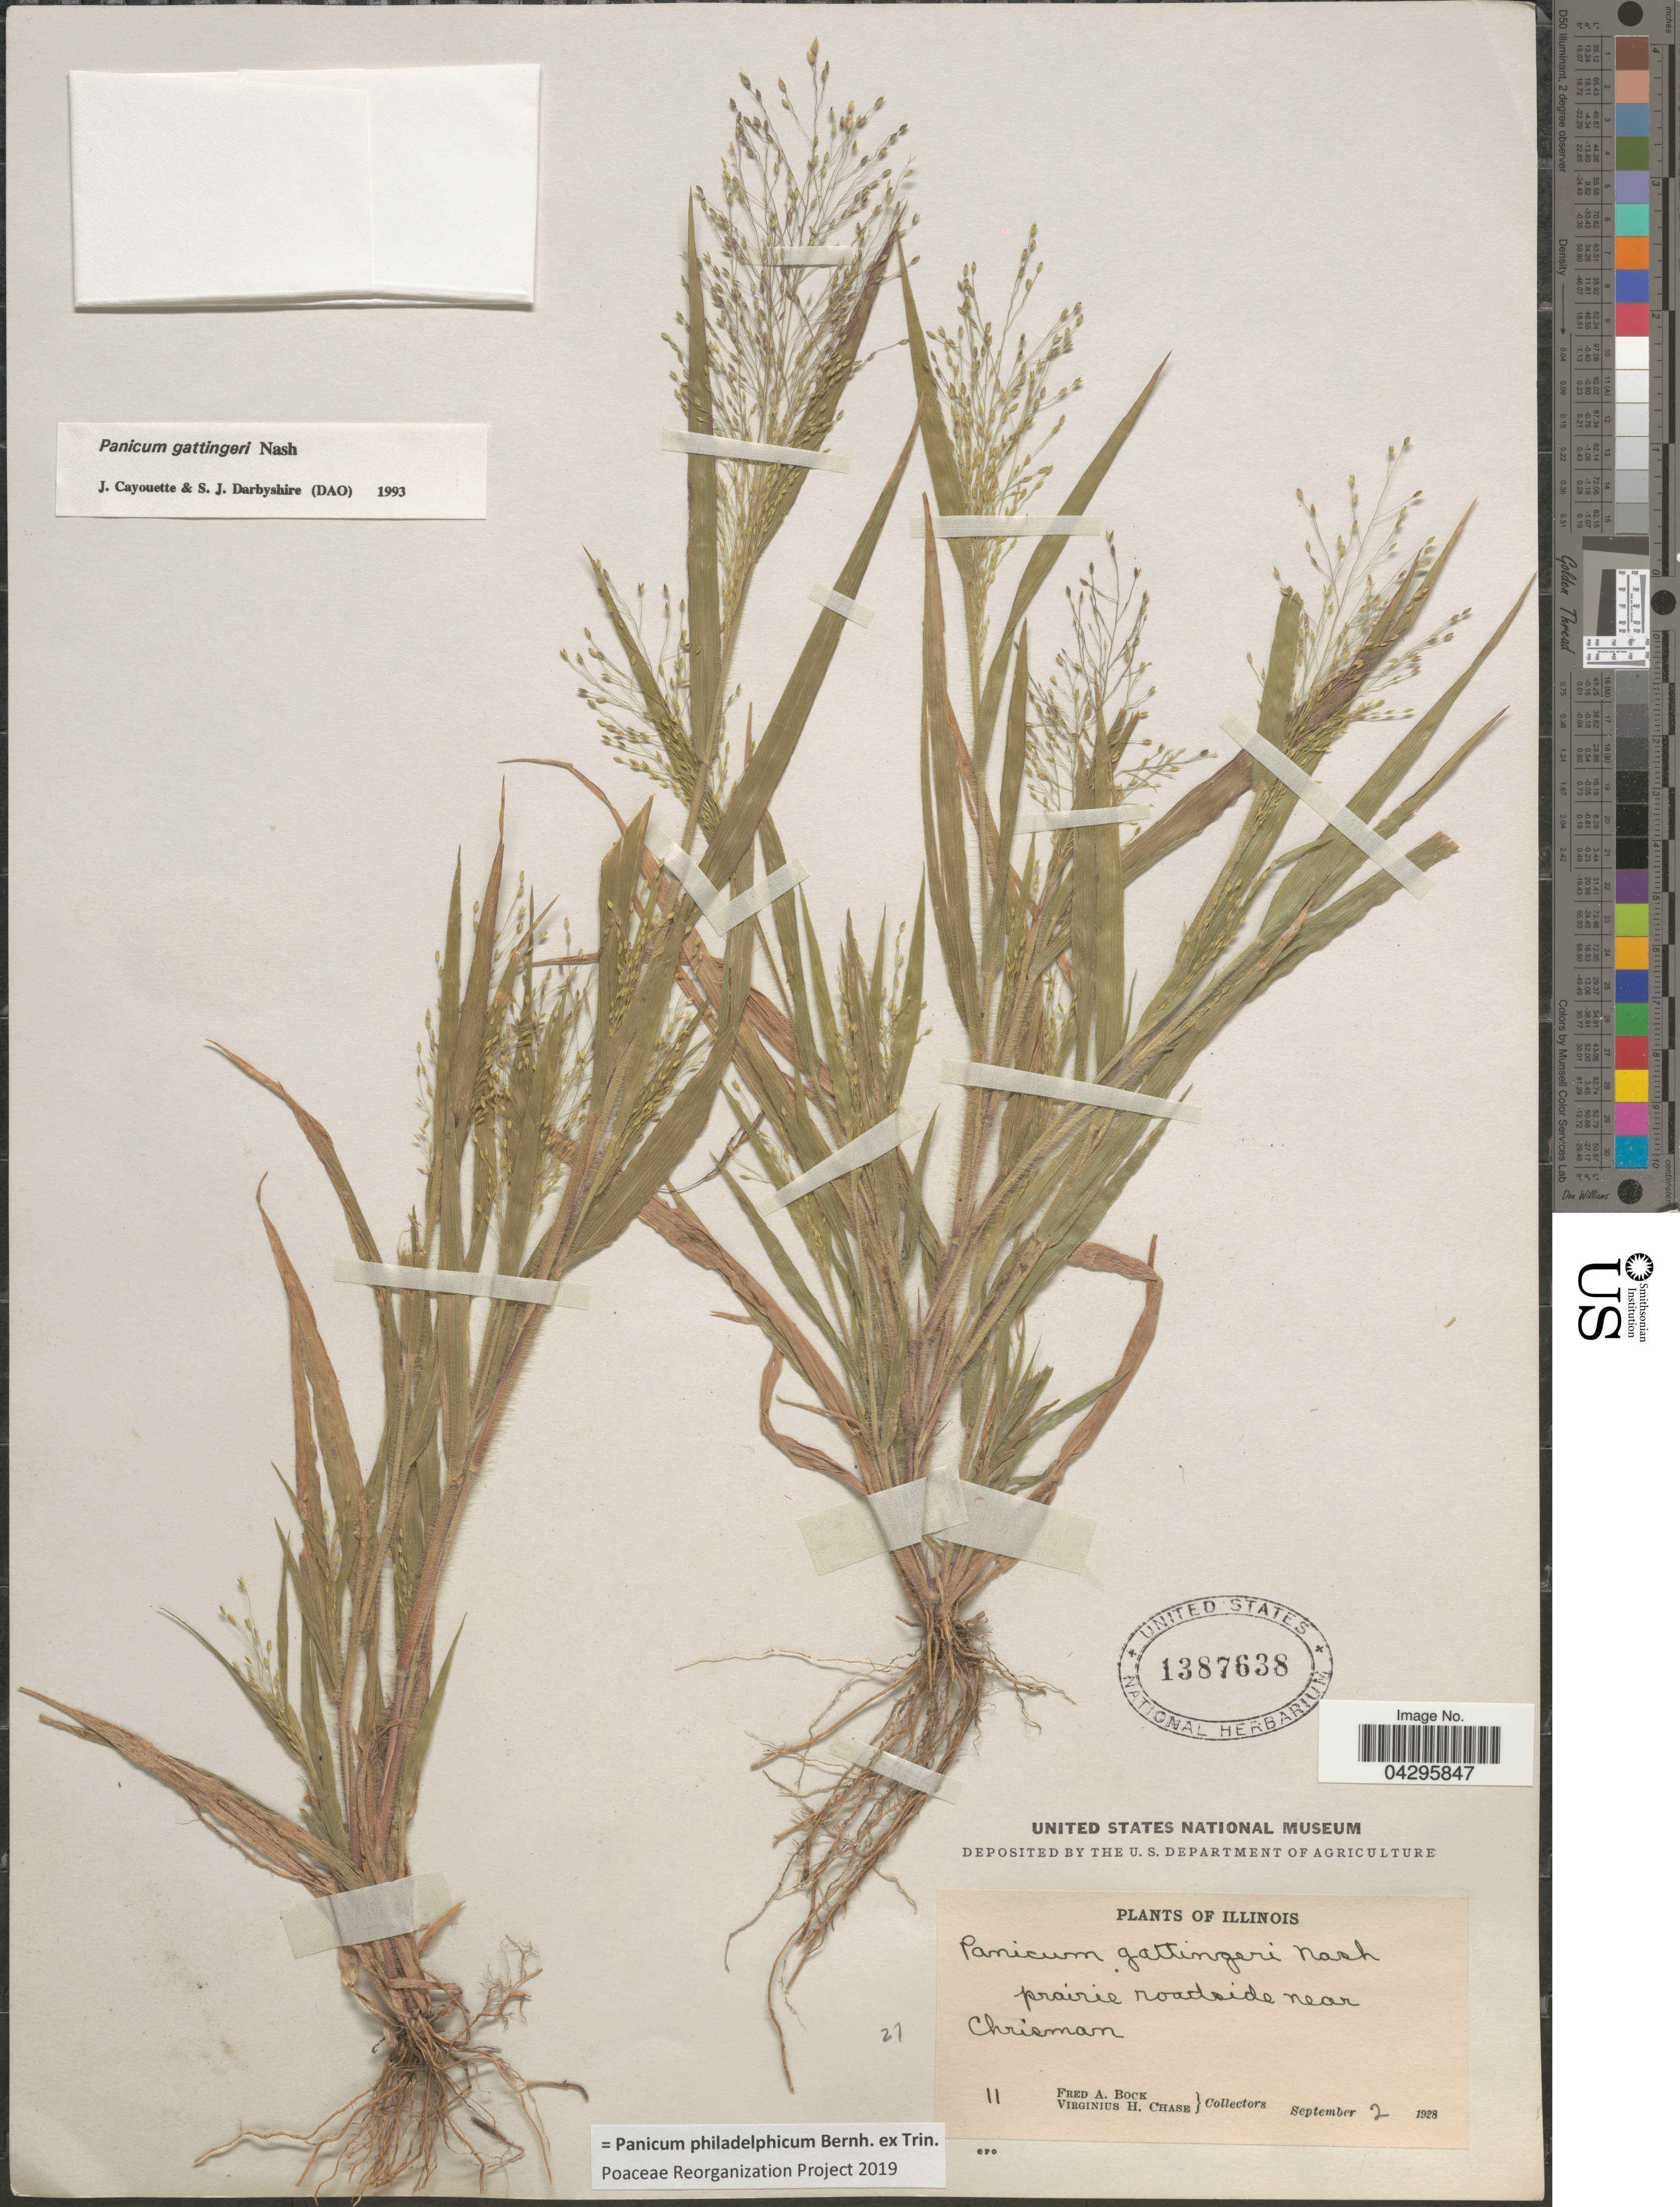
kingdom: Plantae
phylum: Tracheophyta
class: Liliopsida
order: Poales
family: Poaceae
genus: Panicum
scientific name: Panicum philadelphicum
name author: Bernh. ex Trin.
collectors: F. Bock & V. H. Chase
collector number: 11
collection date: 1928-09-02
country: United States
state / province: Illinois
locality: Prairie roadside near Chrisman.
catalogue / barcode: US 1387638